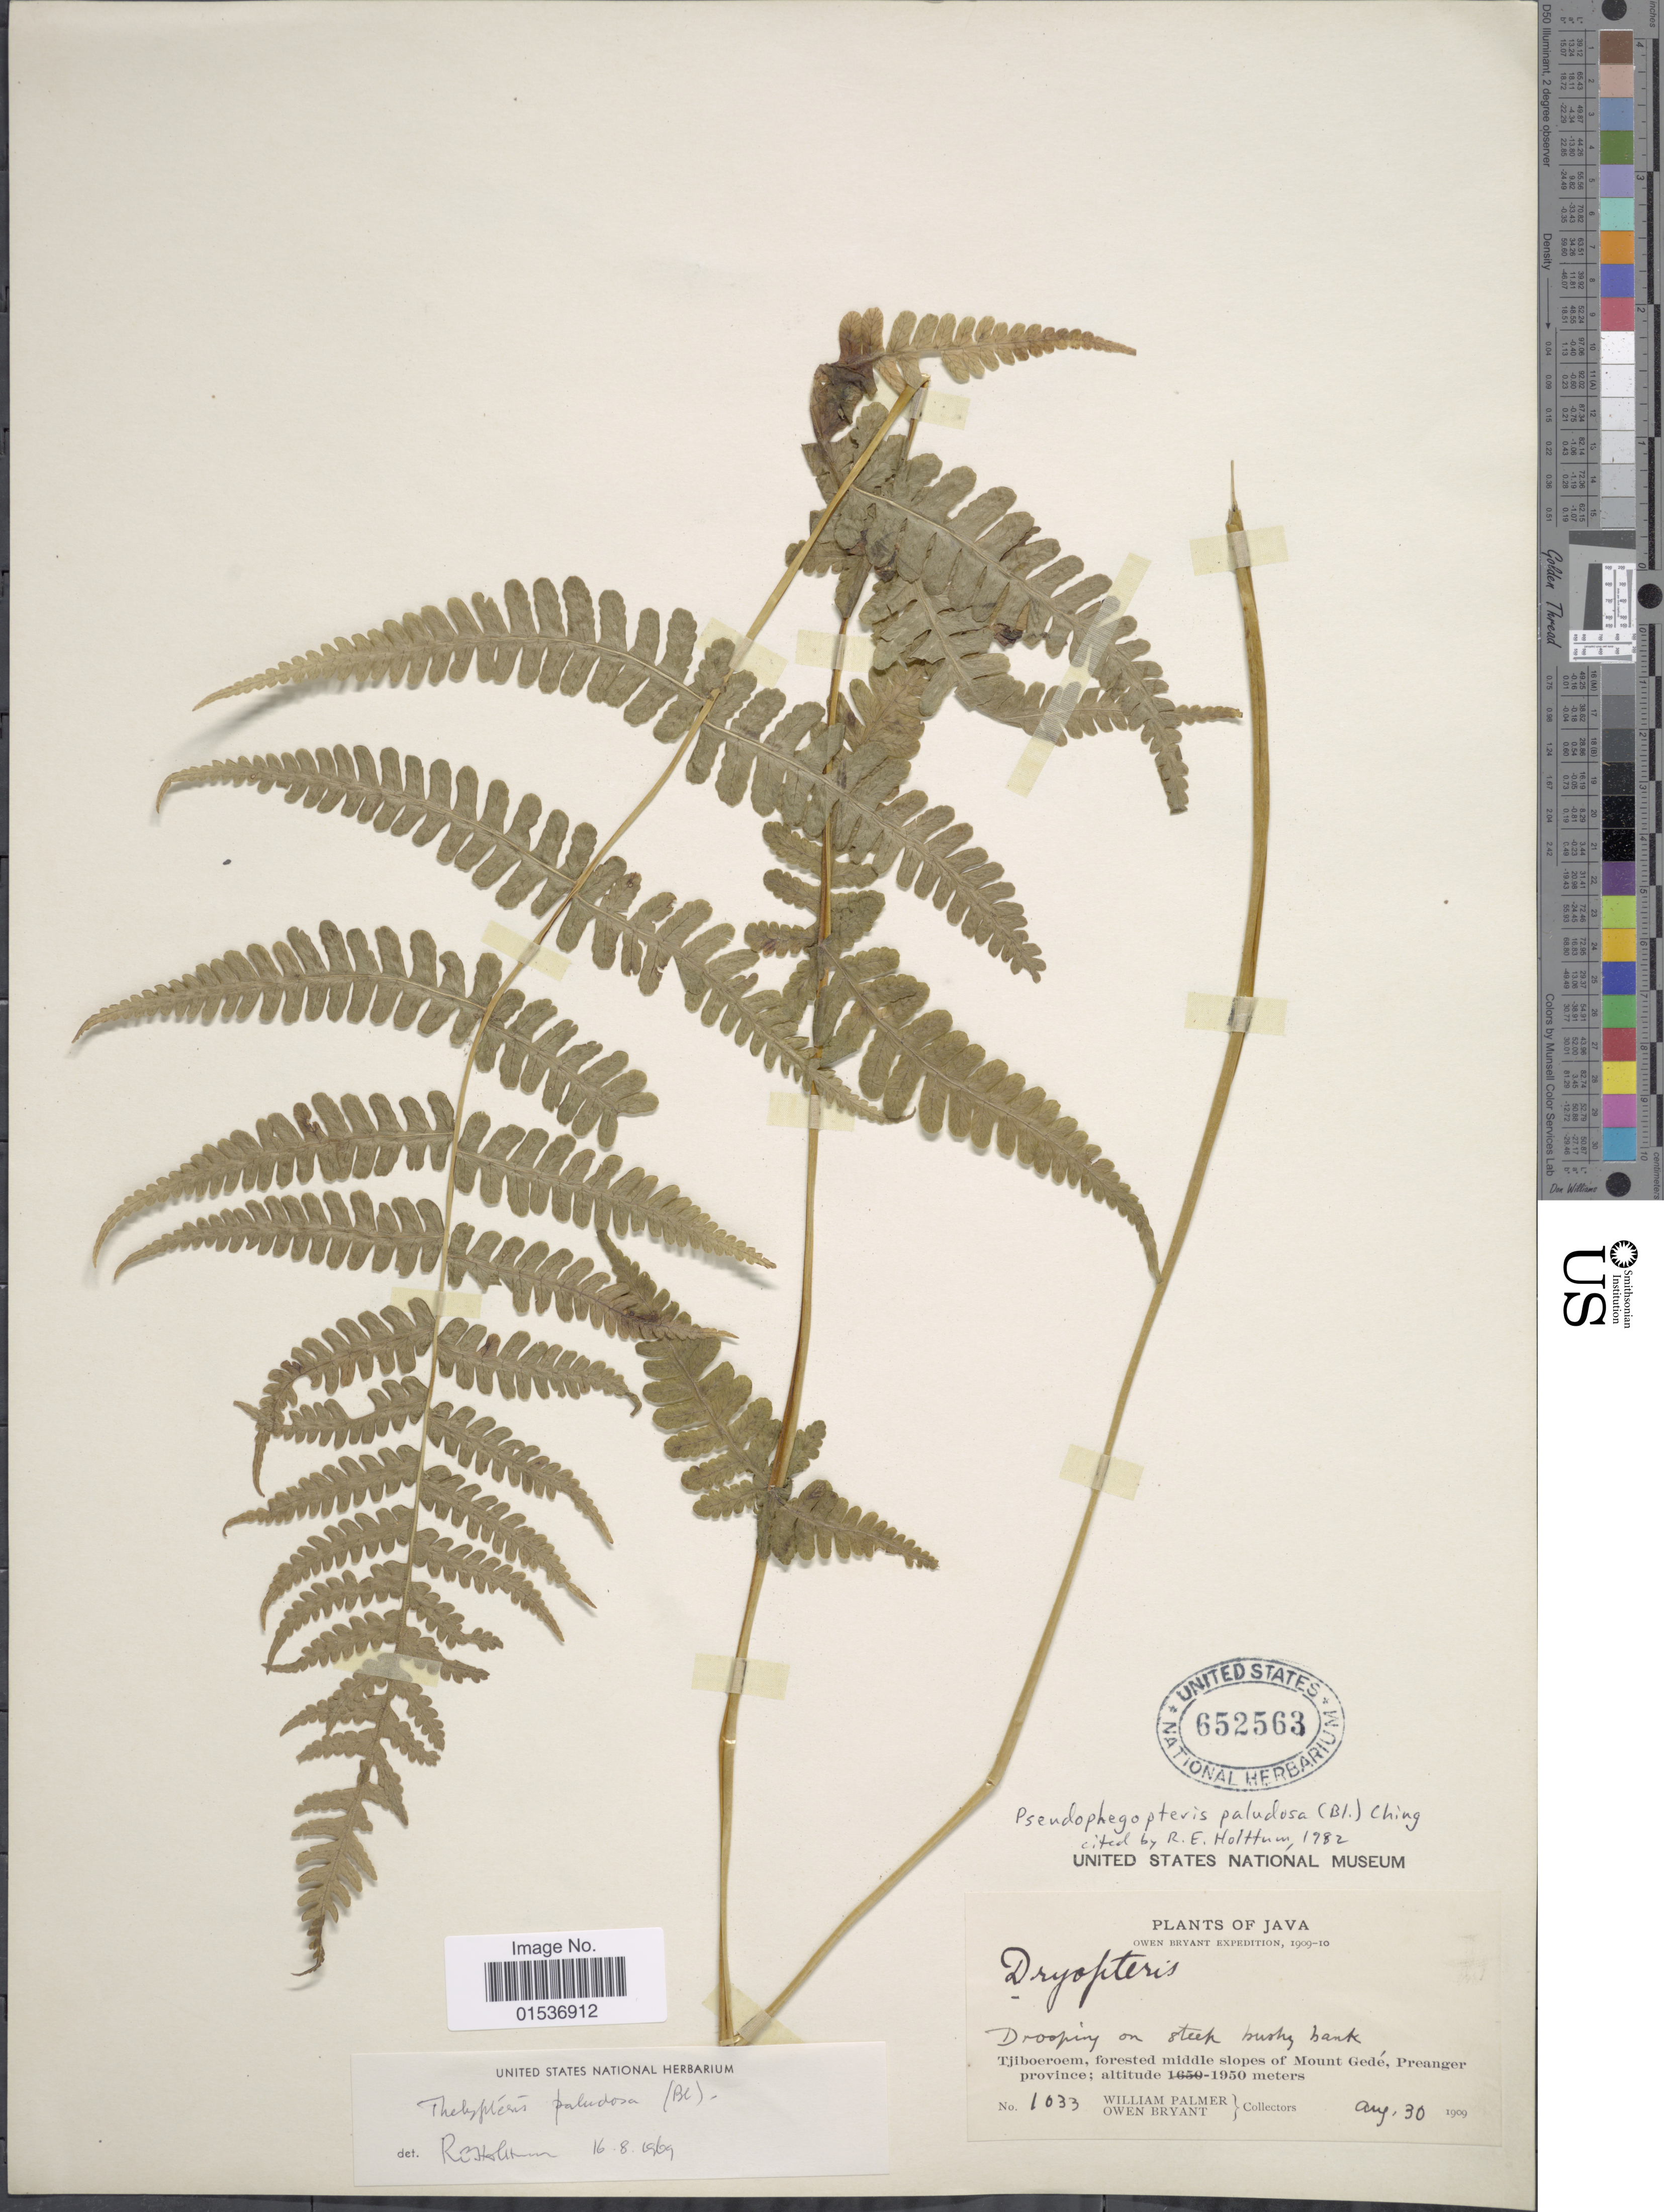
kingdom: Plantae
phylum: Tracheophyta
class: Polypodiopsida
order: Polypodiales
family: Thelypteridaceae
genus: Pseudophegopteris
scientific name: Pseudophegopteris paludosa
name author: (Blume) Ching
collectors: W. Palmer & O. Bryant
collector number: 1033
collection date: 1909-08-30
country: Indonesia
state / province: Java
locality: Java. Tjiboeroem, forested middle slopes of Mount Gede, Preanger province.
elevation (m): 1950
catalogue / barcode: US 652563